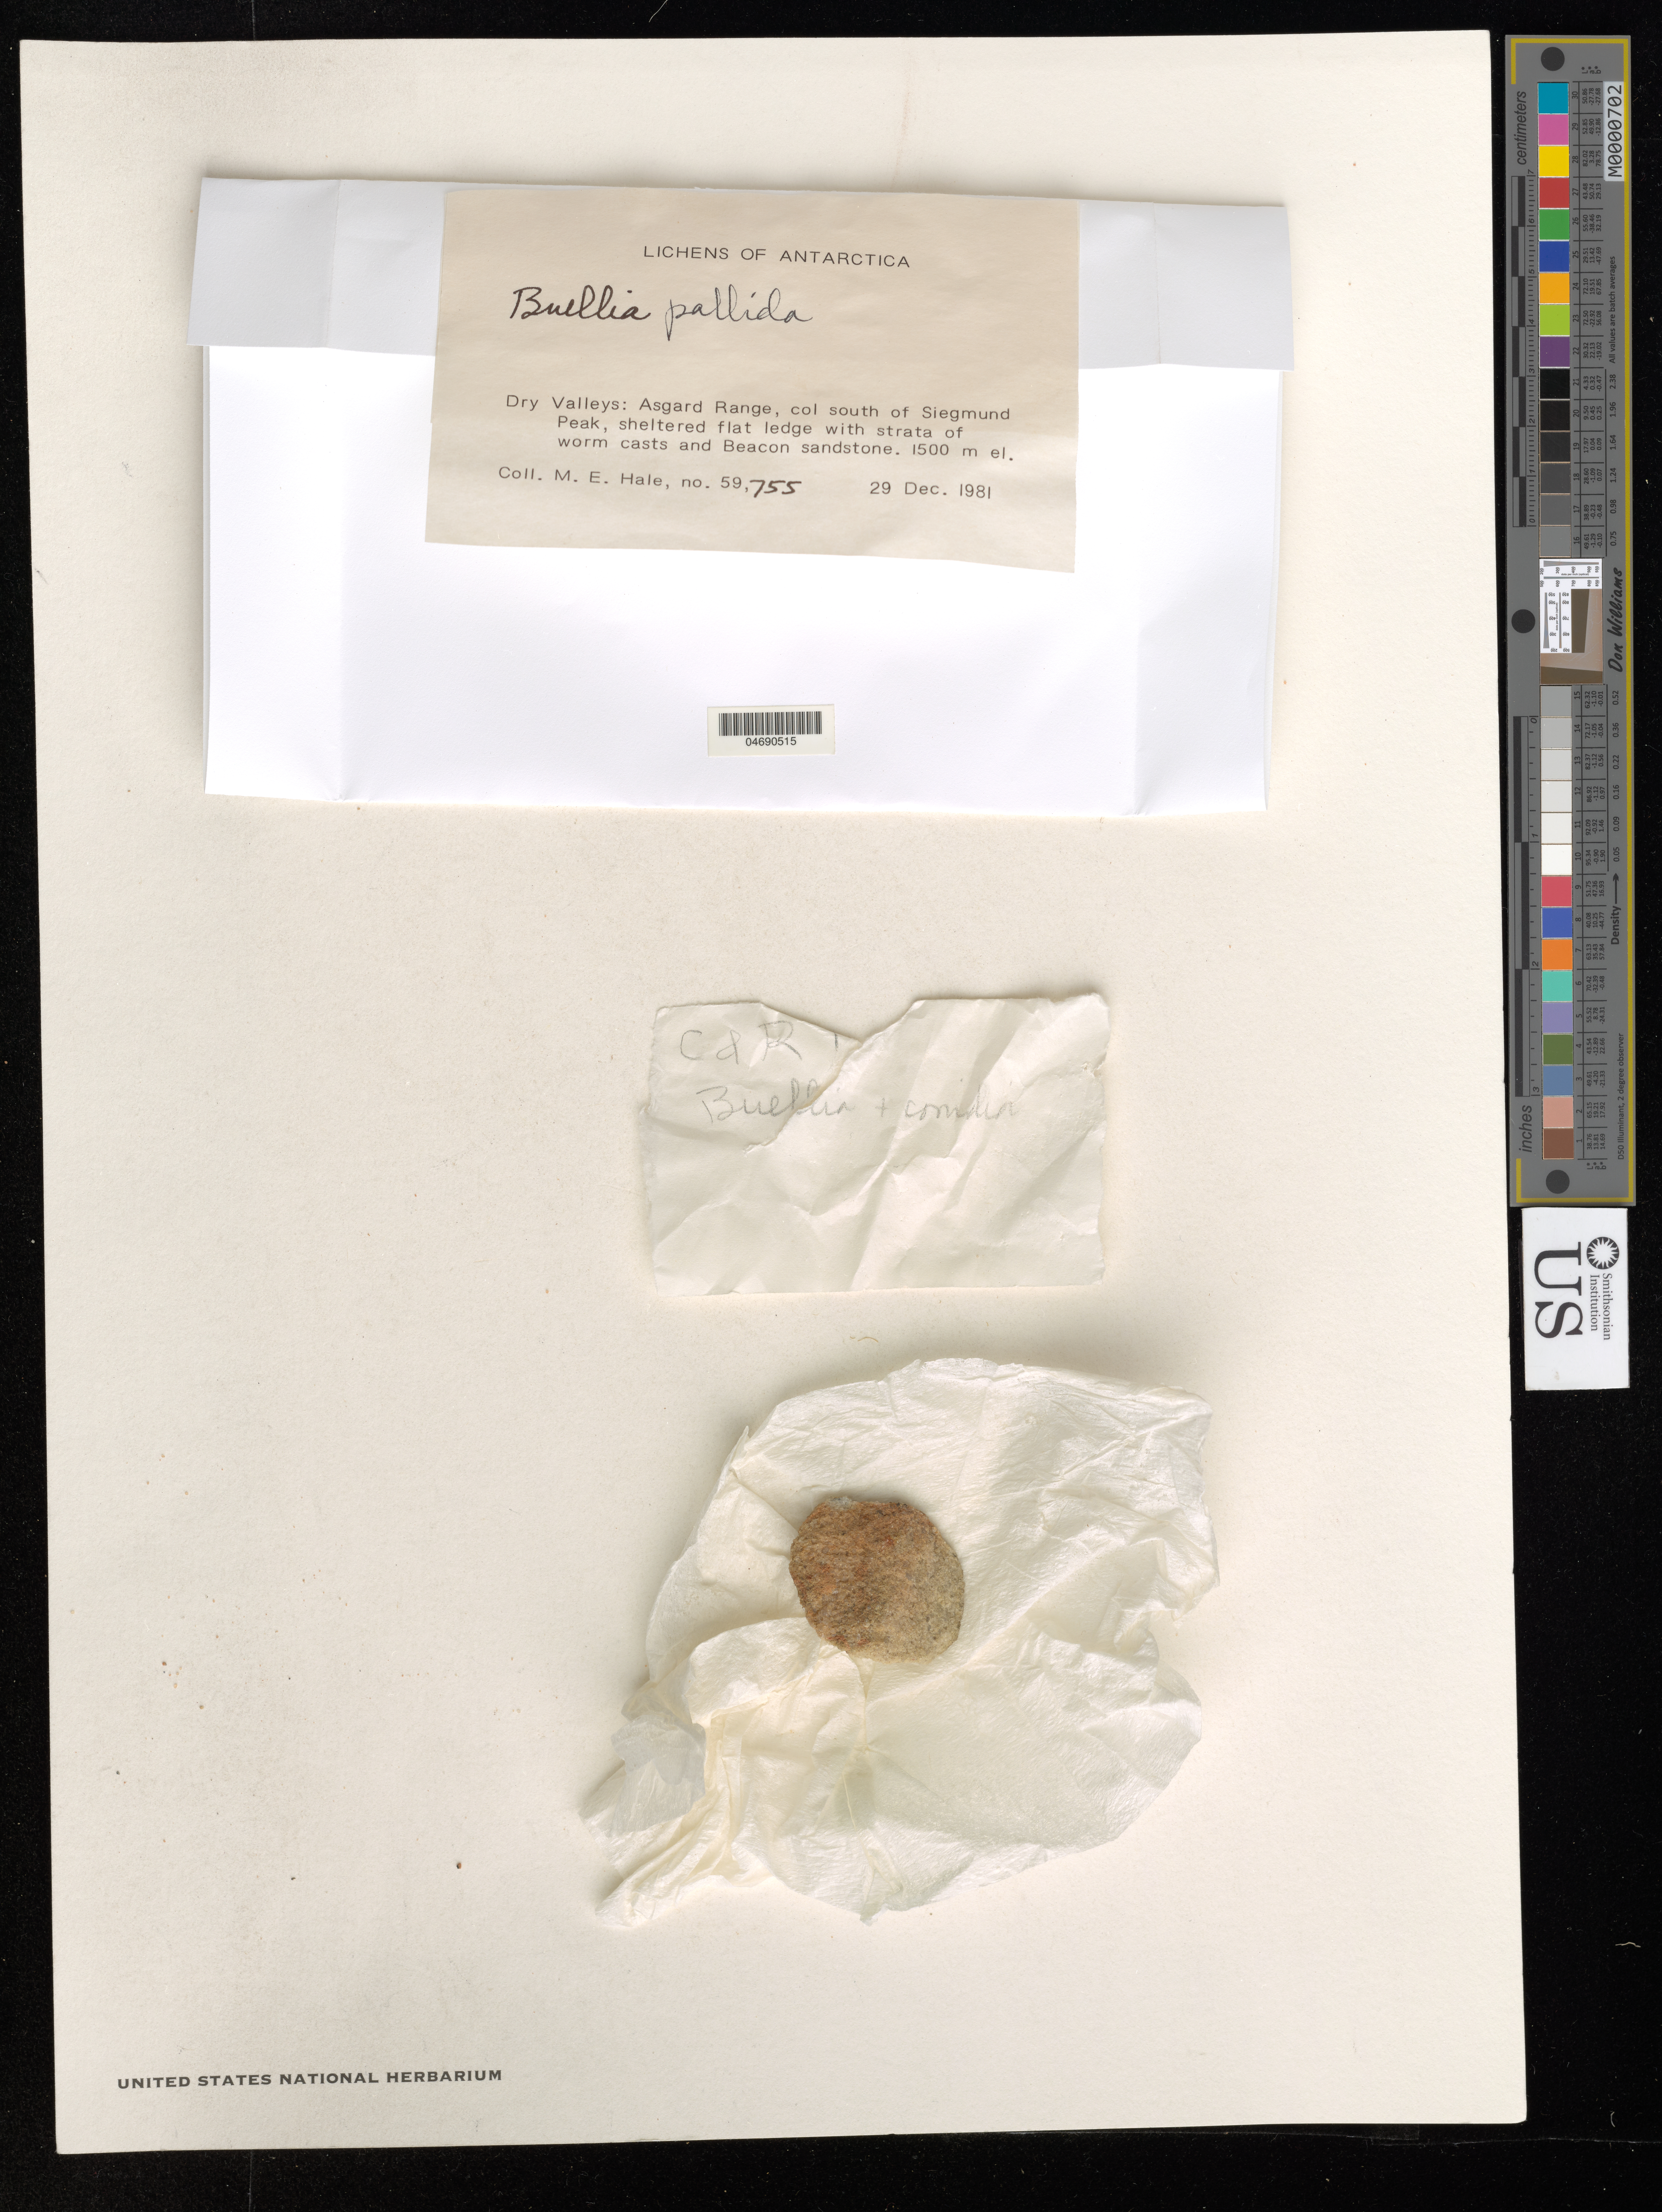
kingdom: Fungi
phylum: Ascomycota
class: Lecanoromycetes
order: Caliciales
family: Caliciaceae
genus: Buellia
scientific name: Buellia pallida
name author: C.W. Dodge & G.E. Baker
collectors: M. Hale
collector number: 59755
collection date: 1981-12-29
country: Antarctica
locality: Dry Valleys: Asgard Range, col south of Siegmund Peak, sheltered flat ledge with strata of worm casts and Beacon sandstone.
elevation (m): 1500